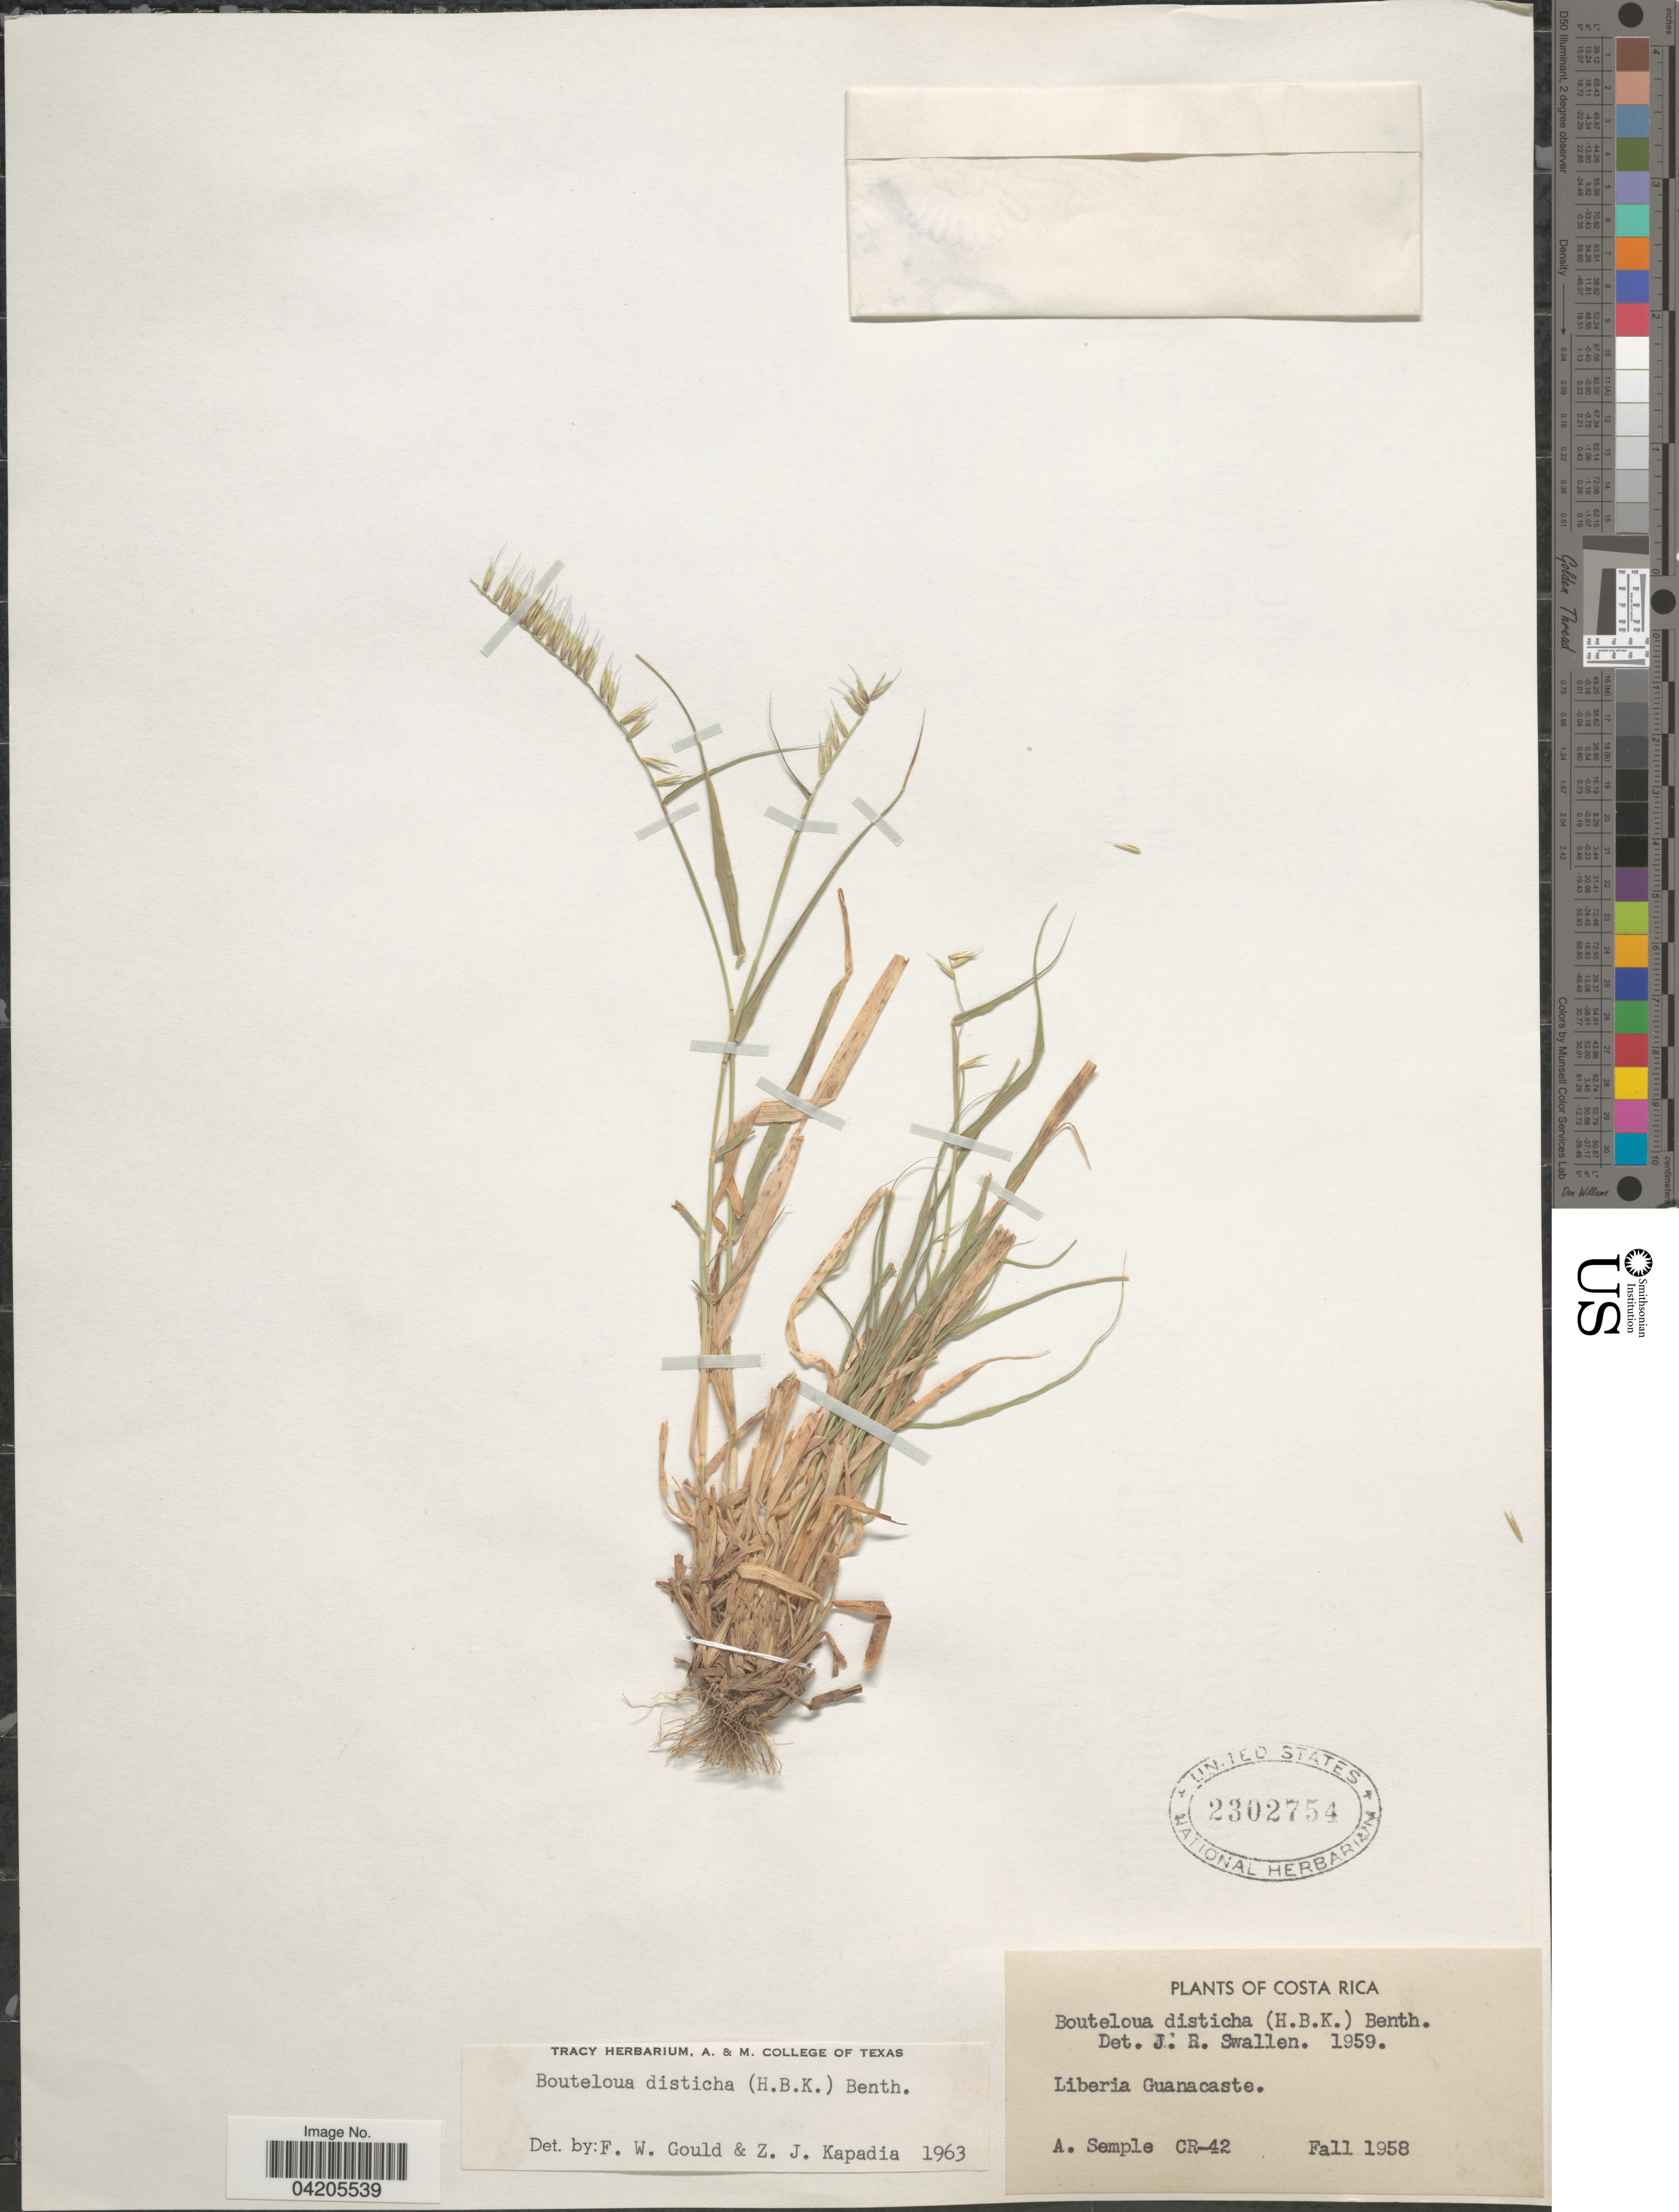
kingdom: Plantae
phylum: Tracheophyta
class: Liliopsida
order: Poales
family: Poaceae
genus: Bouteloua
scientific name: Bouteloua disticha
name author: (Kunth) Benth.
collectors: A. Semple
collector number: CR-42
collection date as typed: Fall 1958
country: Costa Rica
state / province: Guanacaste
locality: Liberia.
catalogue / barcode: US 2302754